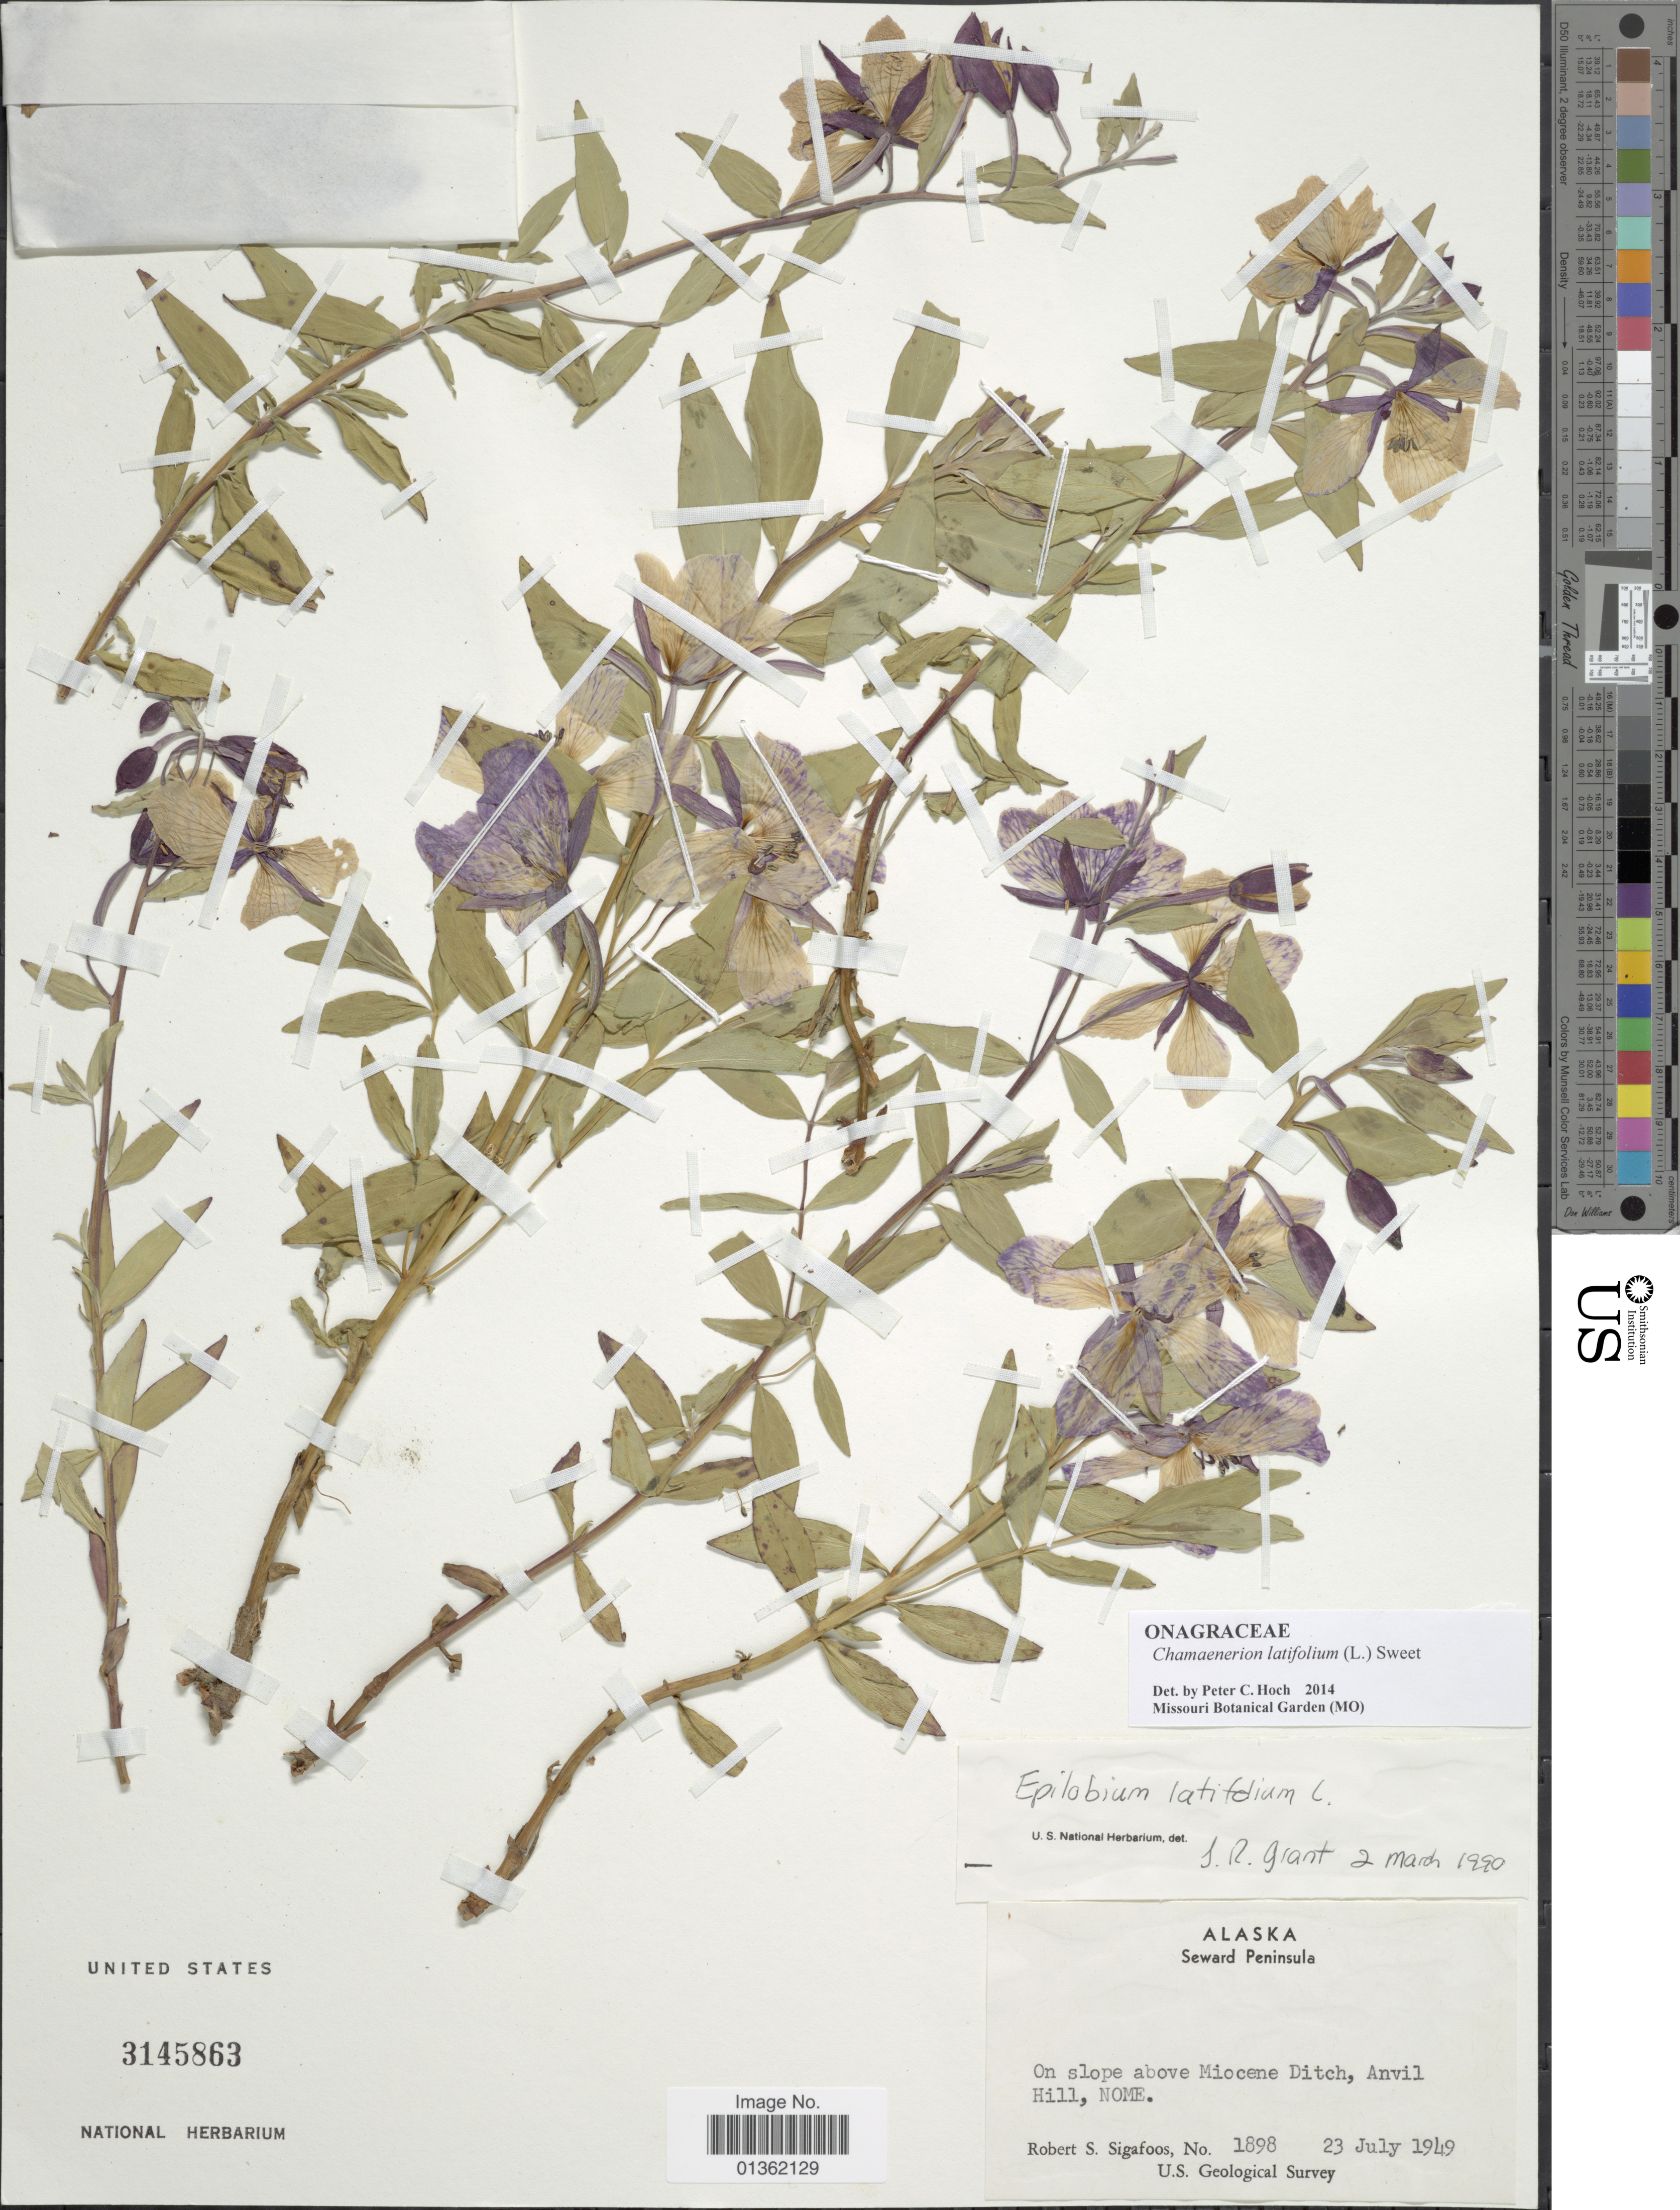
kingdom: Plantae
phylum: Tracheophyta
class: Magnoliopsida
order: Myrtales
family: Onagraceae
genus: Chamaenerion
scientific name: Chamaenerion latifolium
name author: (L.) Th. Fr. & Lange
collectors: R. Sigafoos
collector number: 1898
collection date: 1949-07-23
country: United States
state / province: Alaska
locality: Seward Peninsula. On slope above Miocene Ditch, Anvil Hill, Nome.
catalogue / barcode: US 3145863